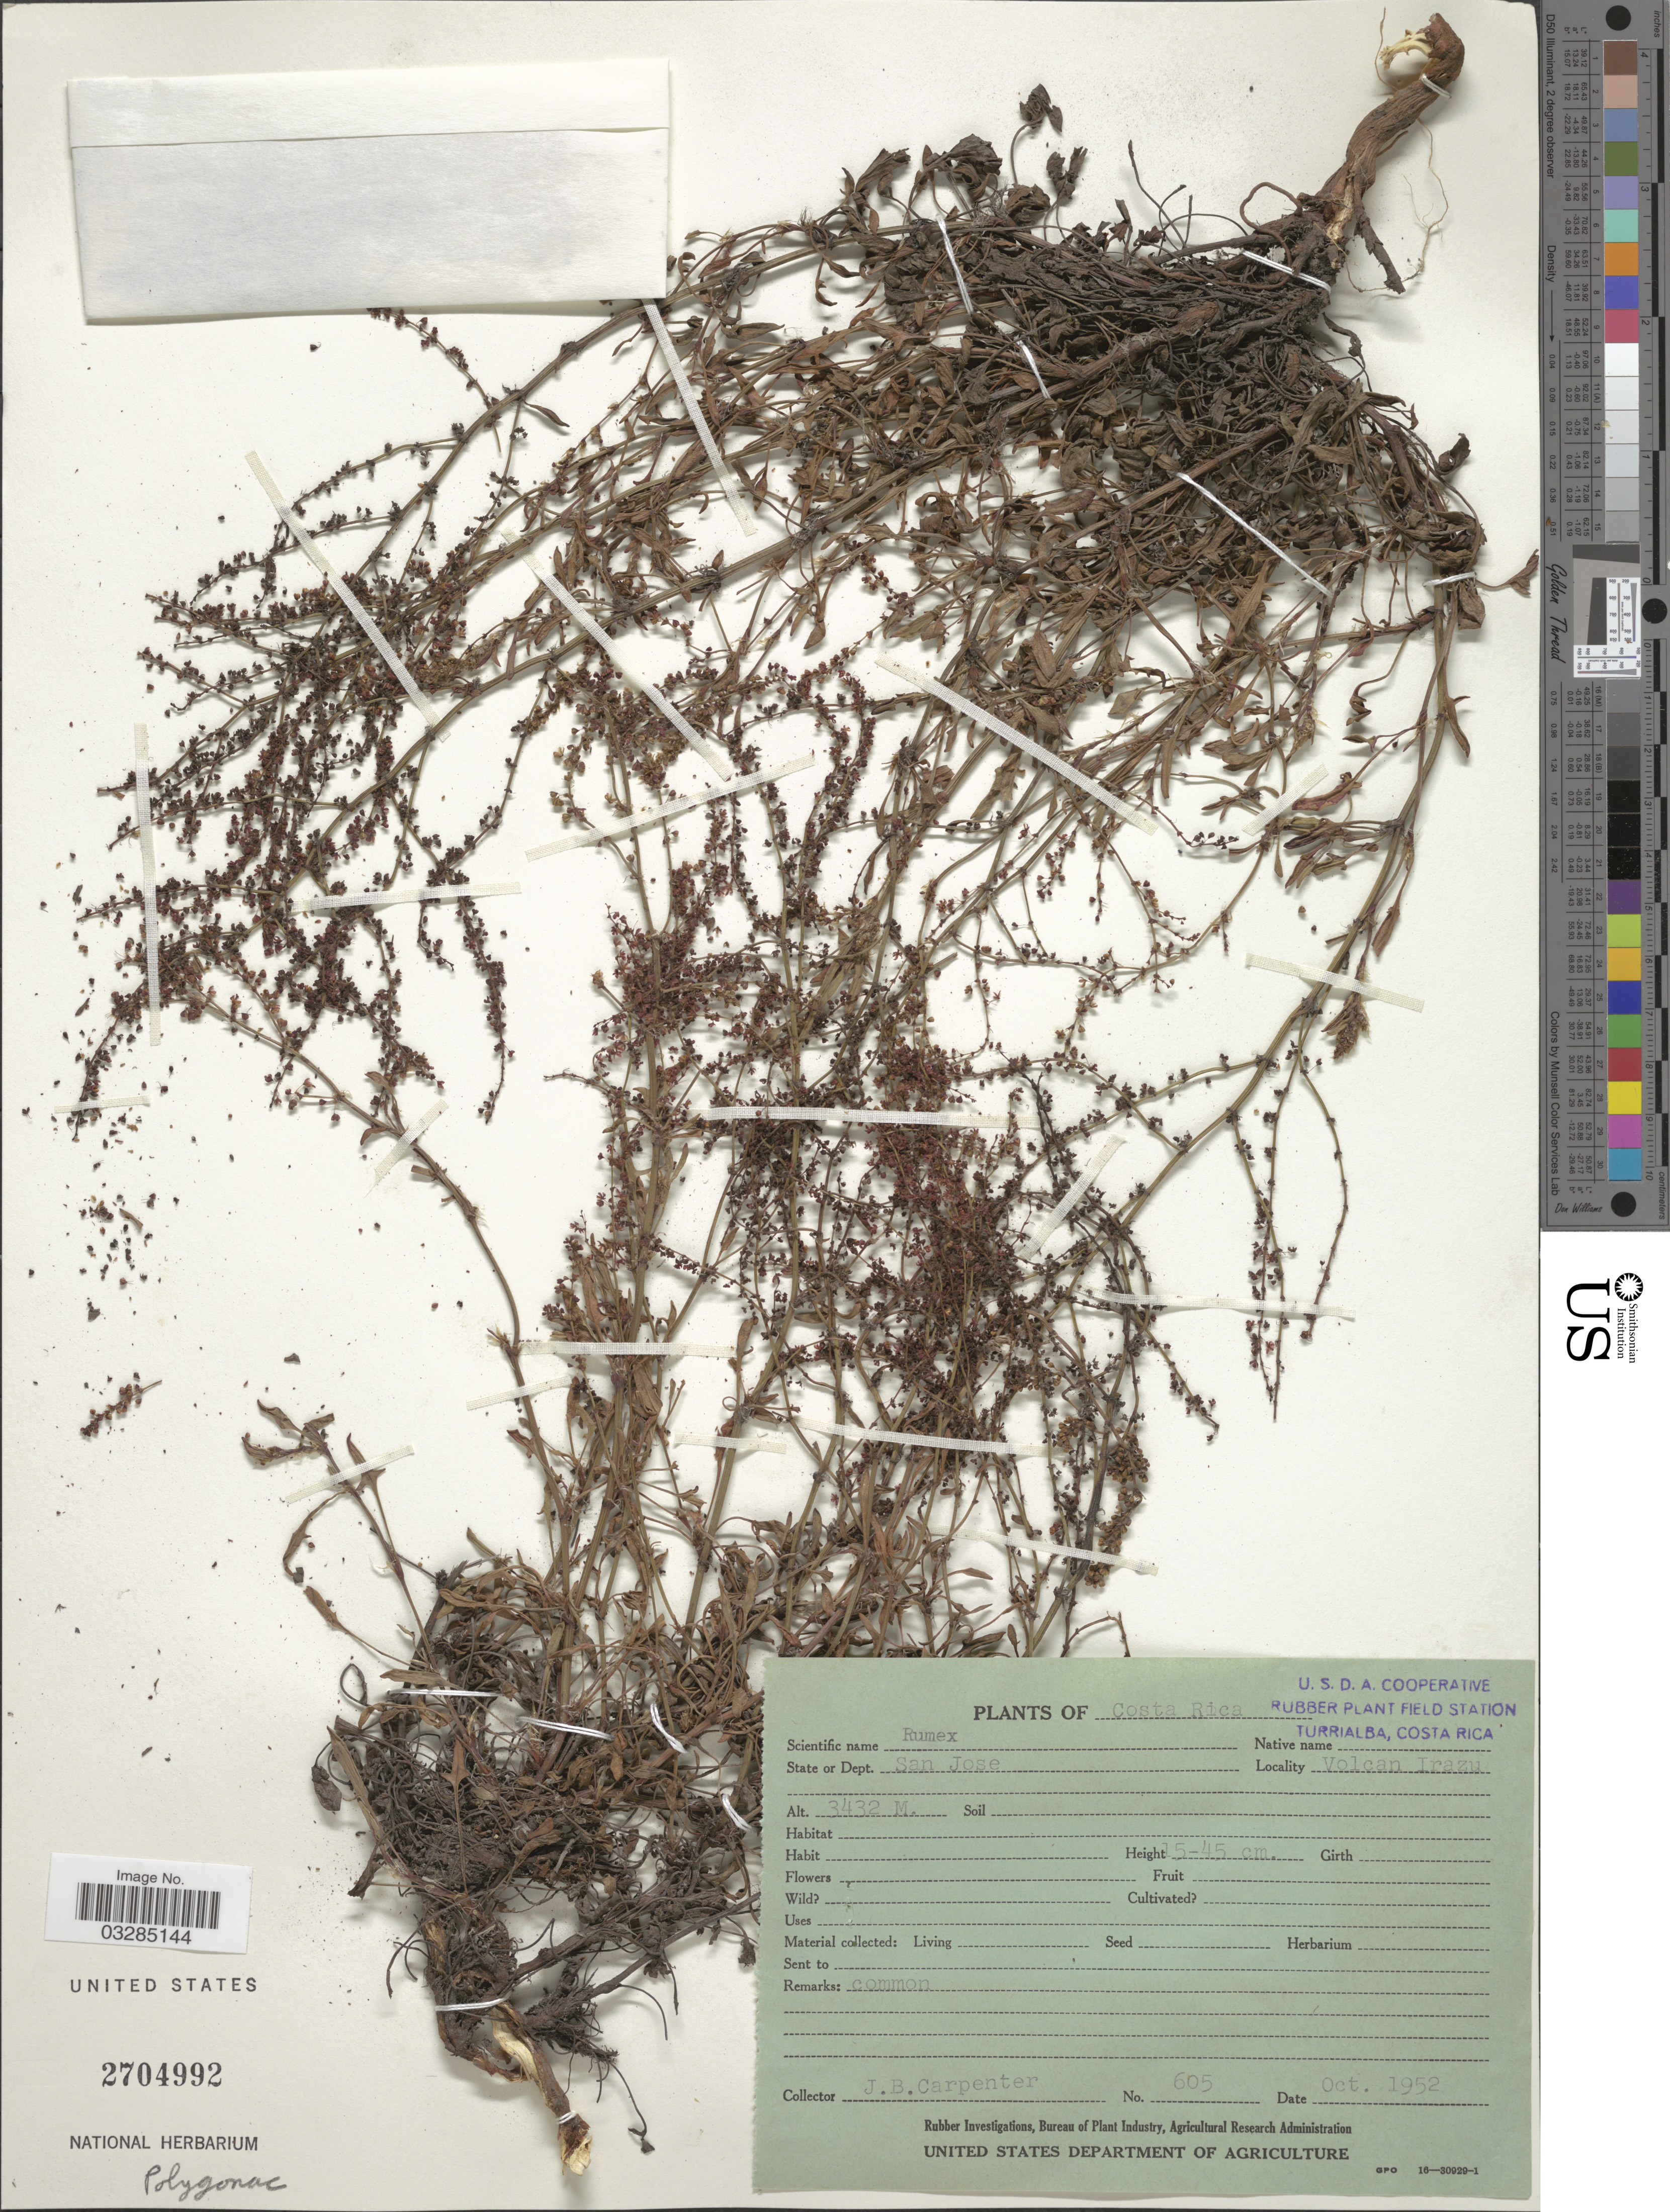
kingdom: Plantae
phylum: Tracheophyta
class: Magnoliopsida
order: Caryophyllales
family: Polygonaceae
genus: Rumex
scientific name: Rumex sp.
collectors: J. Carpenter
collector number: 605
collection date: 1952-10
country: Costa Rica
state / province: San José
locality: State or Dept. San Jose. Volcan Irazu.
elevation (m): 3432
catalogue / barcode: US 2704992